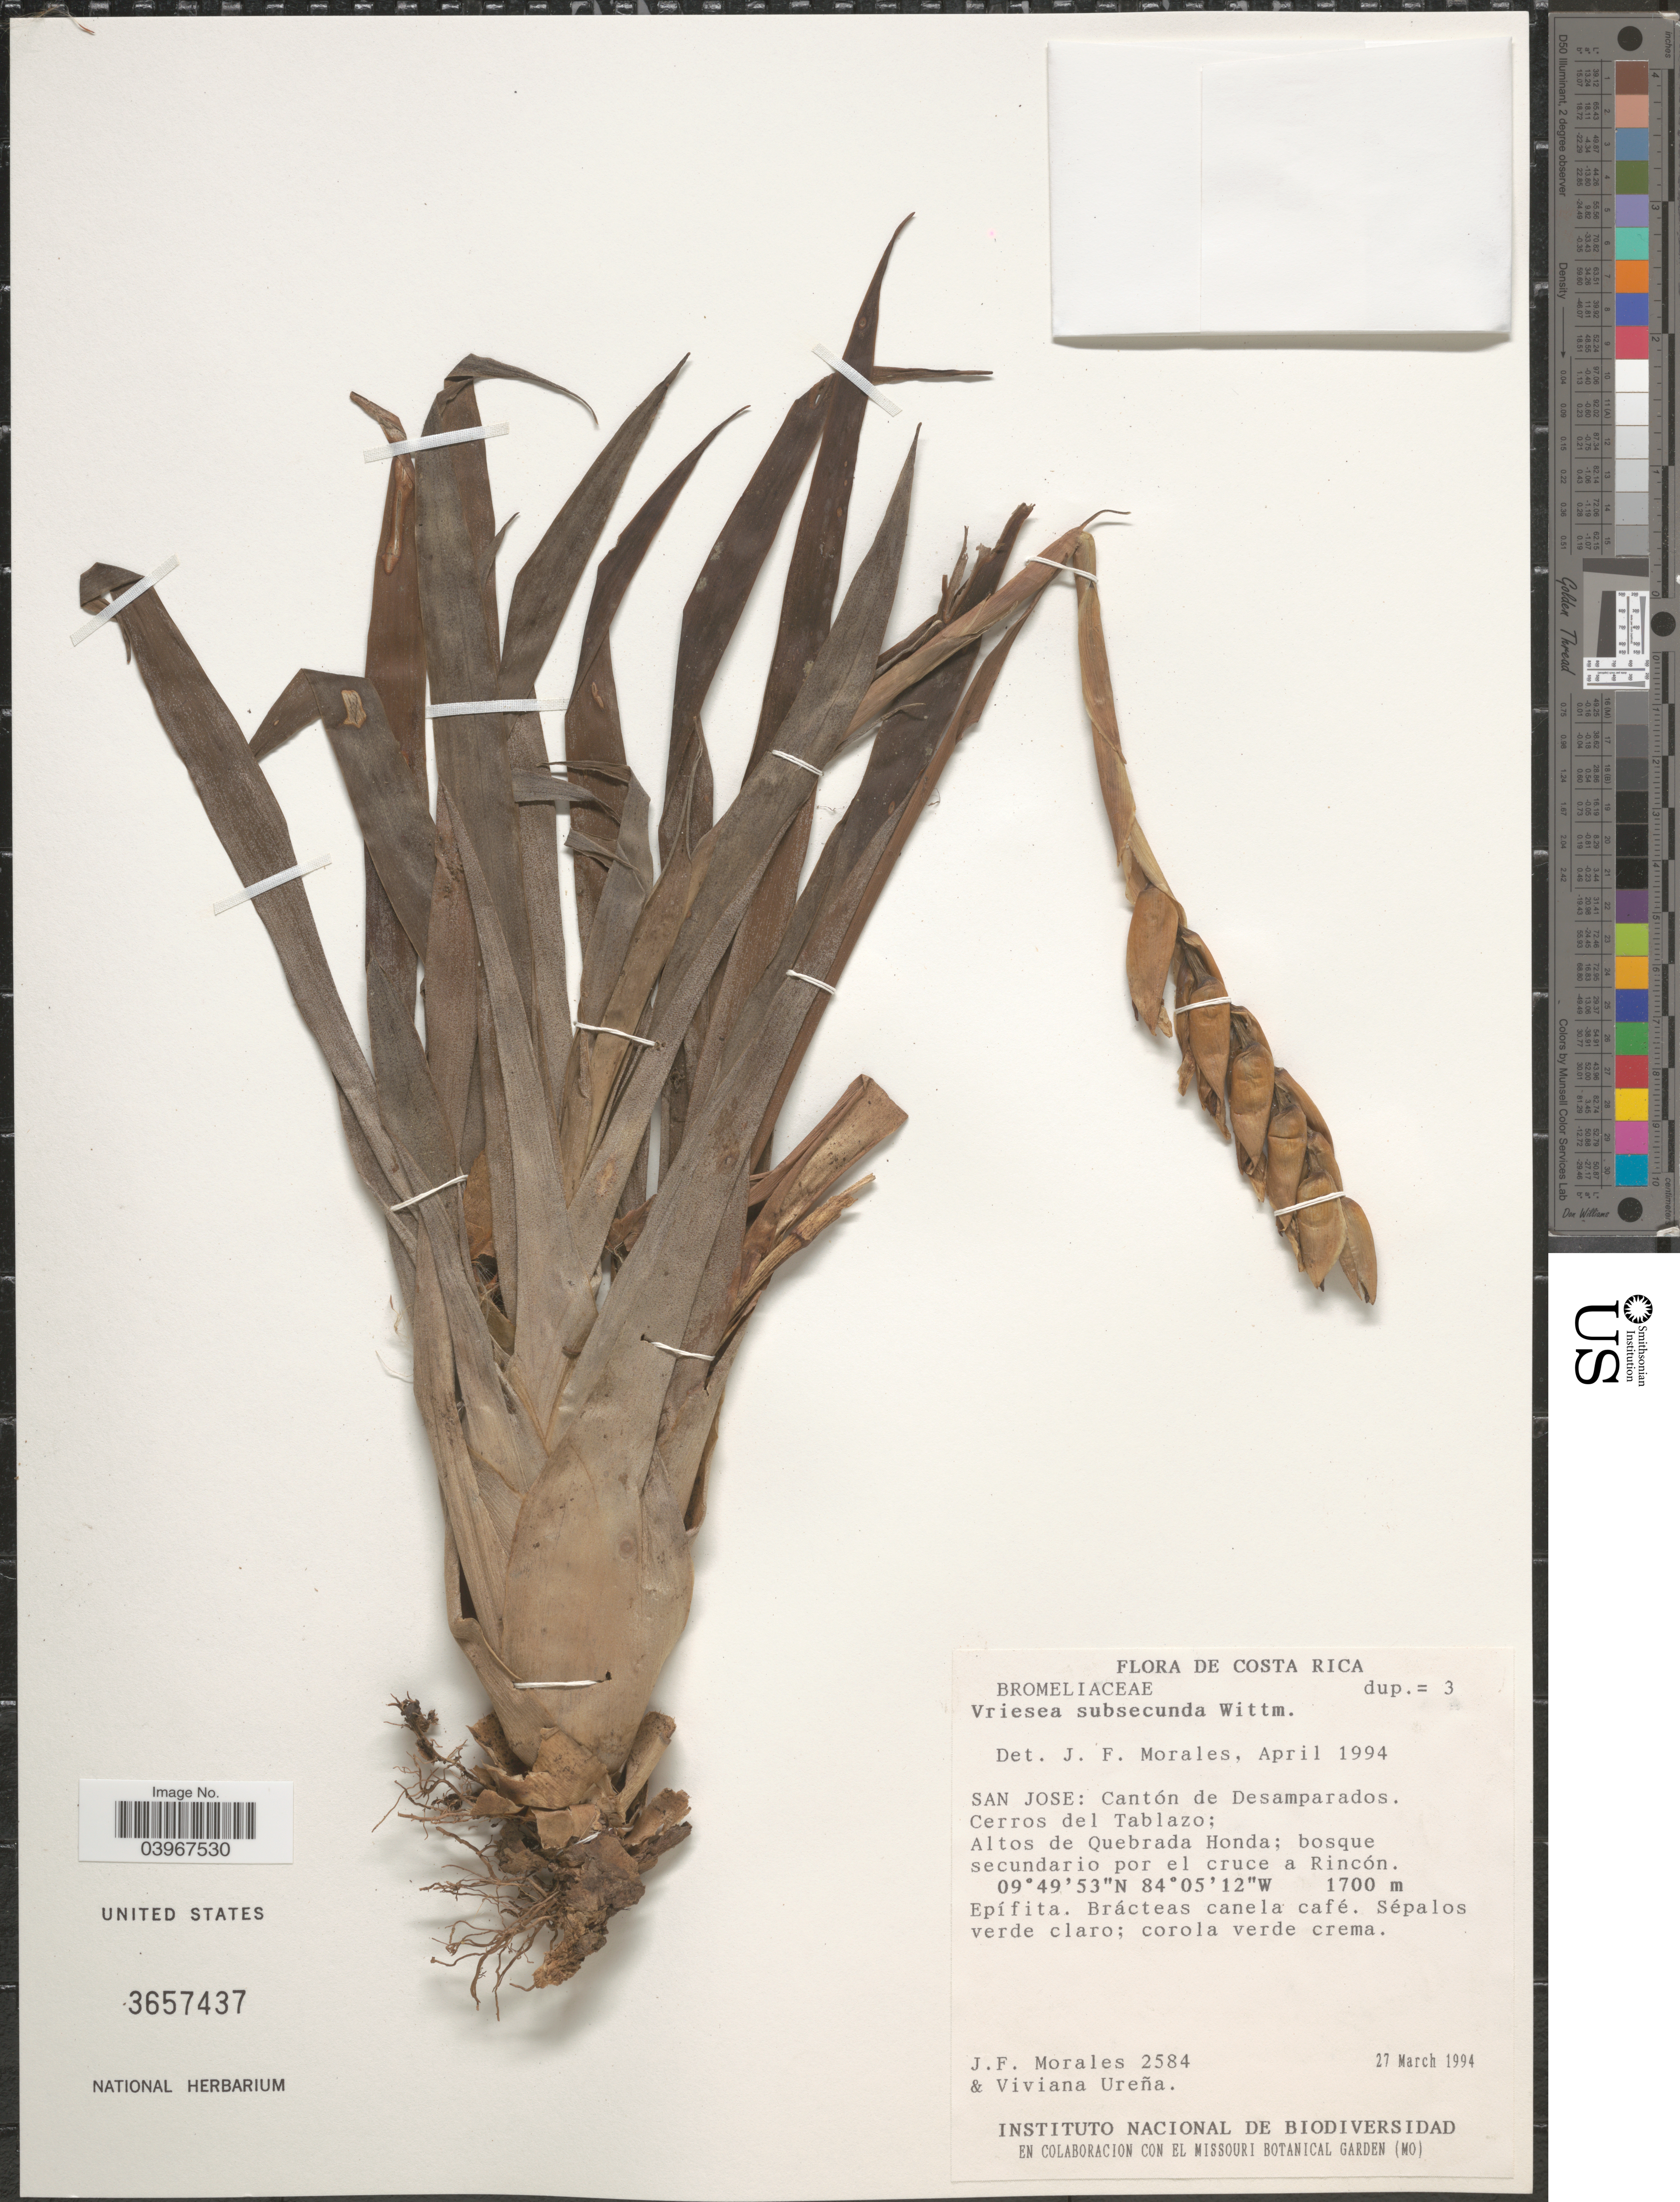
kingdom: Plantae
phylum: Tracheophyta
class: Liliopsida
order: Poales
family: Bromeliaceae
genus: Werauhia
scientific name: Werauhia subsecunda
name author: (Wittm.) J.R. Grant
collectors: J. Morales & V. Ureña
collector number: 2584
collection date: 1994-03-27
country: Costa Rica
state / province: San José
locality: Cantón de Desamparados. Cerros del Tablazo; Altos de Quebrada Honda; bosque secundario por el cruce a Rincón.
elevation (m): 1700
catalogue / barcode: US 3657437